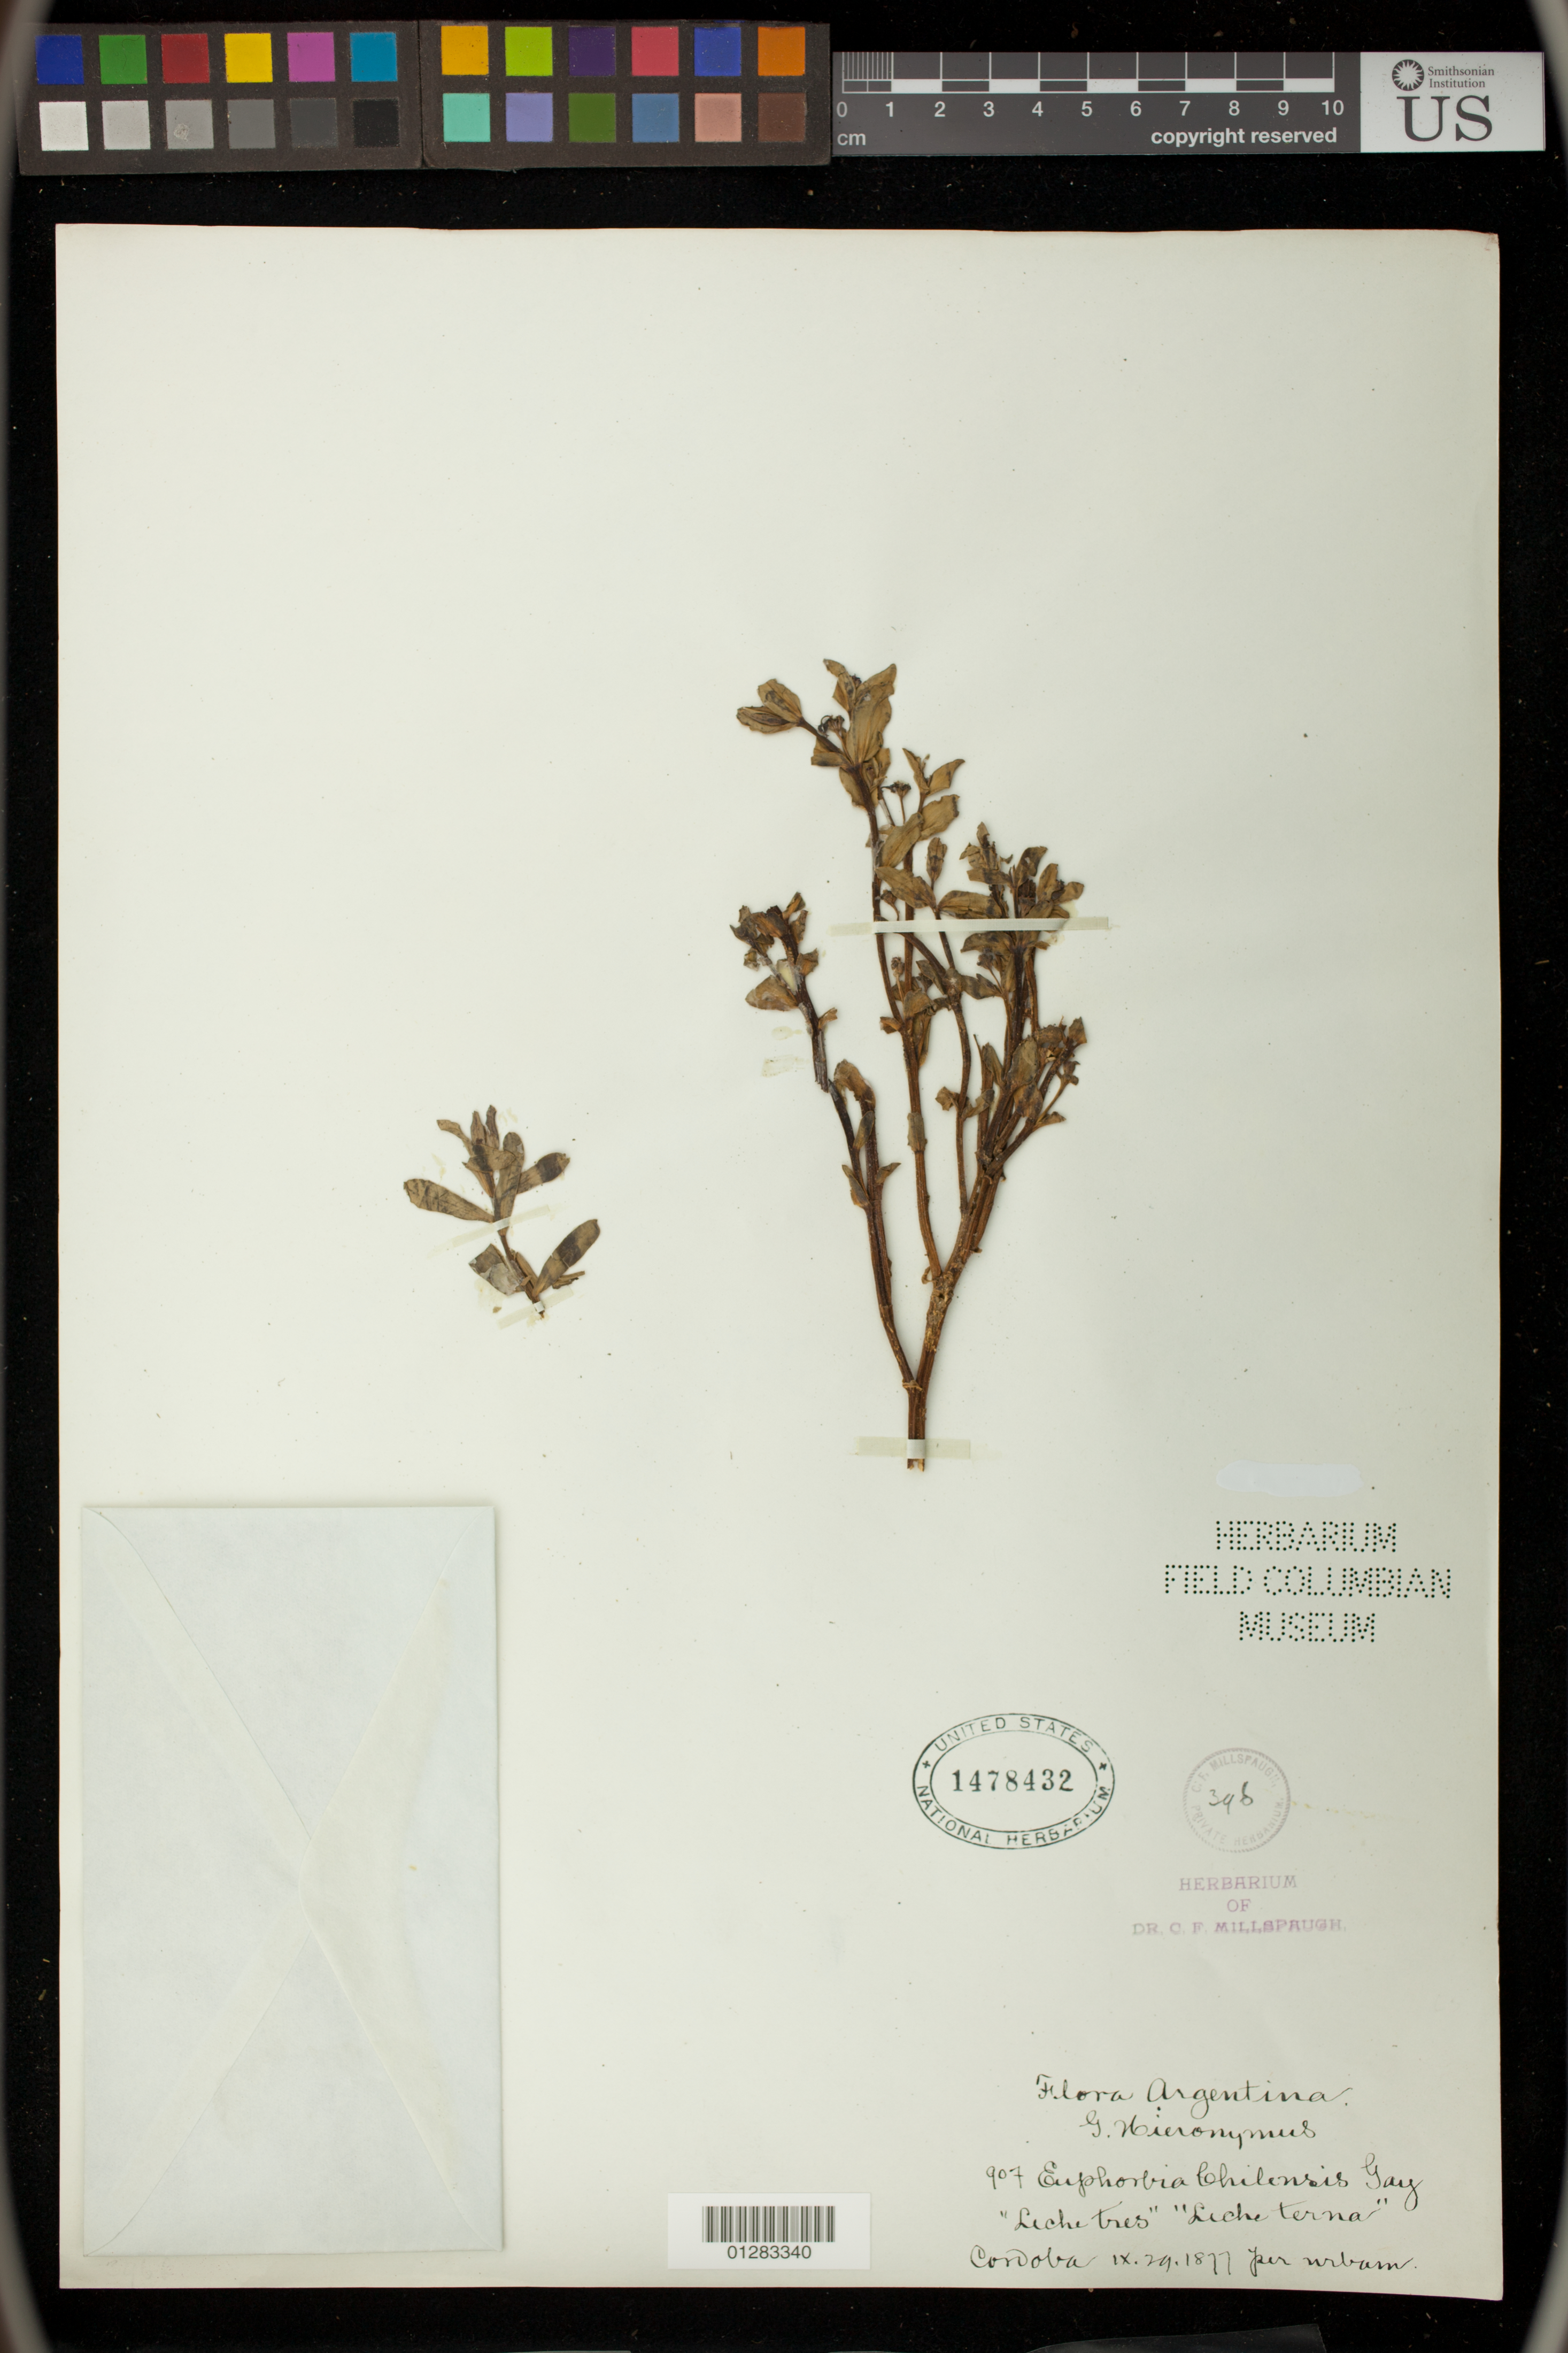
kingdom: Plantae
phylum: Tracheophyta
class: Magnoliopsida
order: Malpighiales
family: Euphorbiaceae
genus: Euphorbia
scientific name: Euphorbia portulacoides subsp. portulacoides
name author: L.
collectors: G. H. Hieronymus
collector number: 907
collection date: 1877-09-29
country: Argentina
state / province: Cordoba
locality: Cordoba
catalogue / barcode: US 1478432